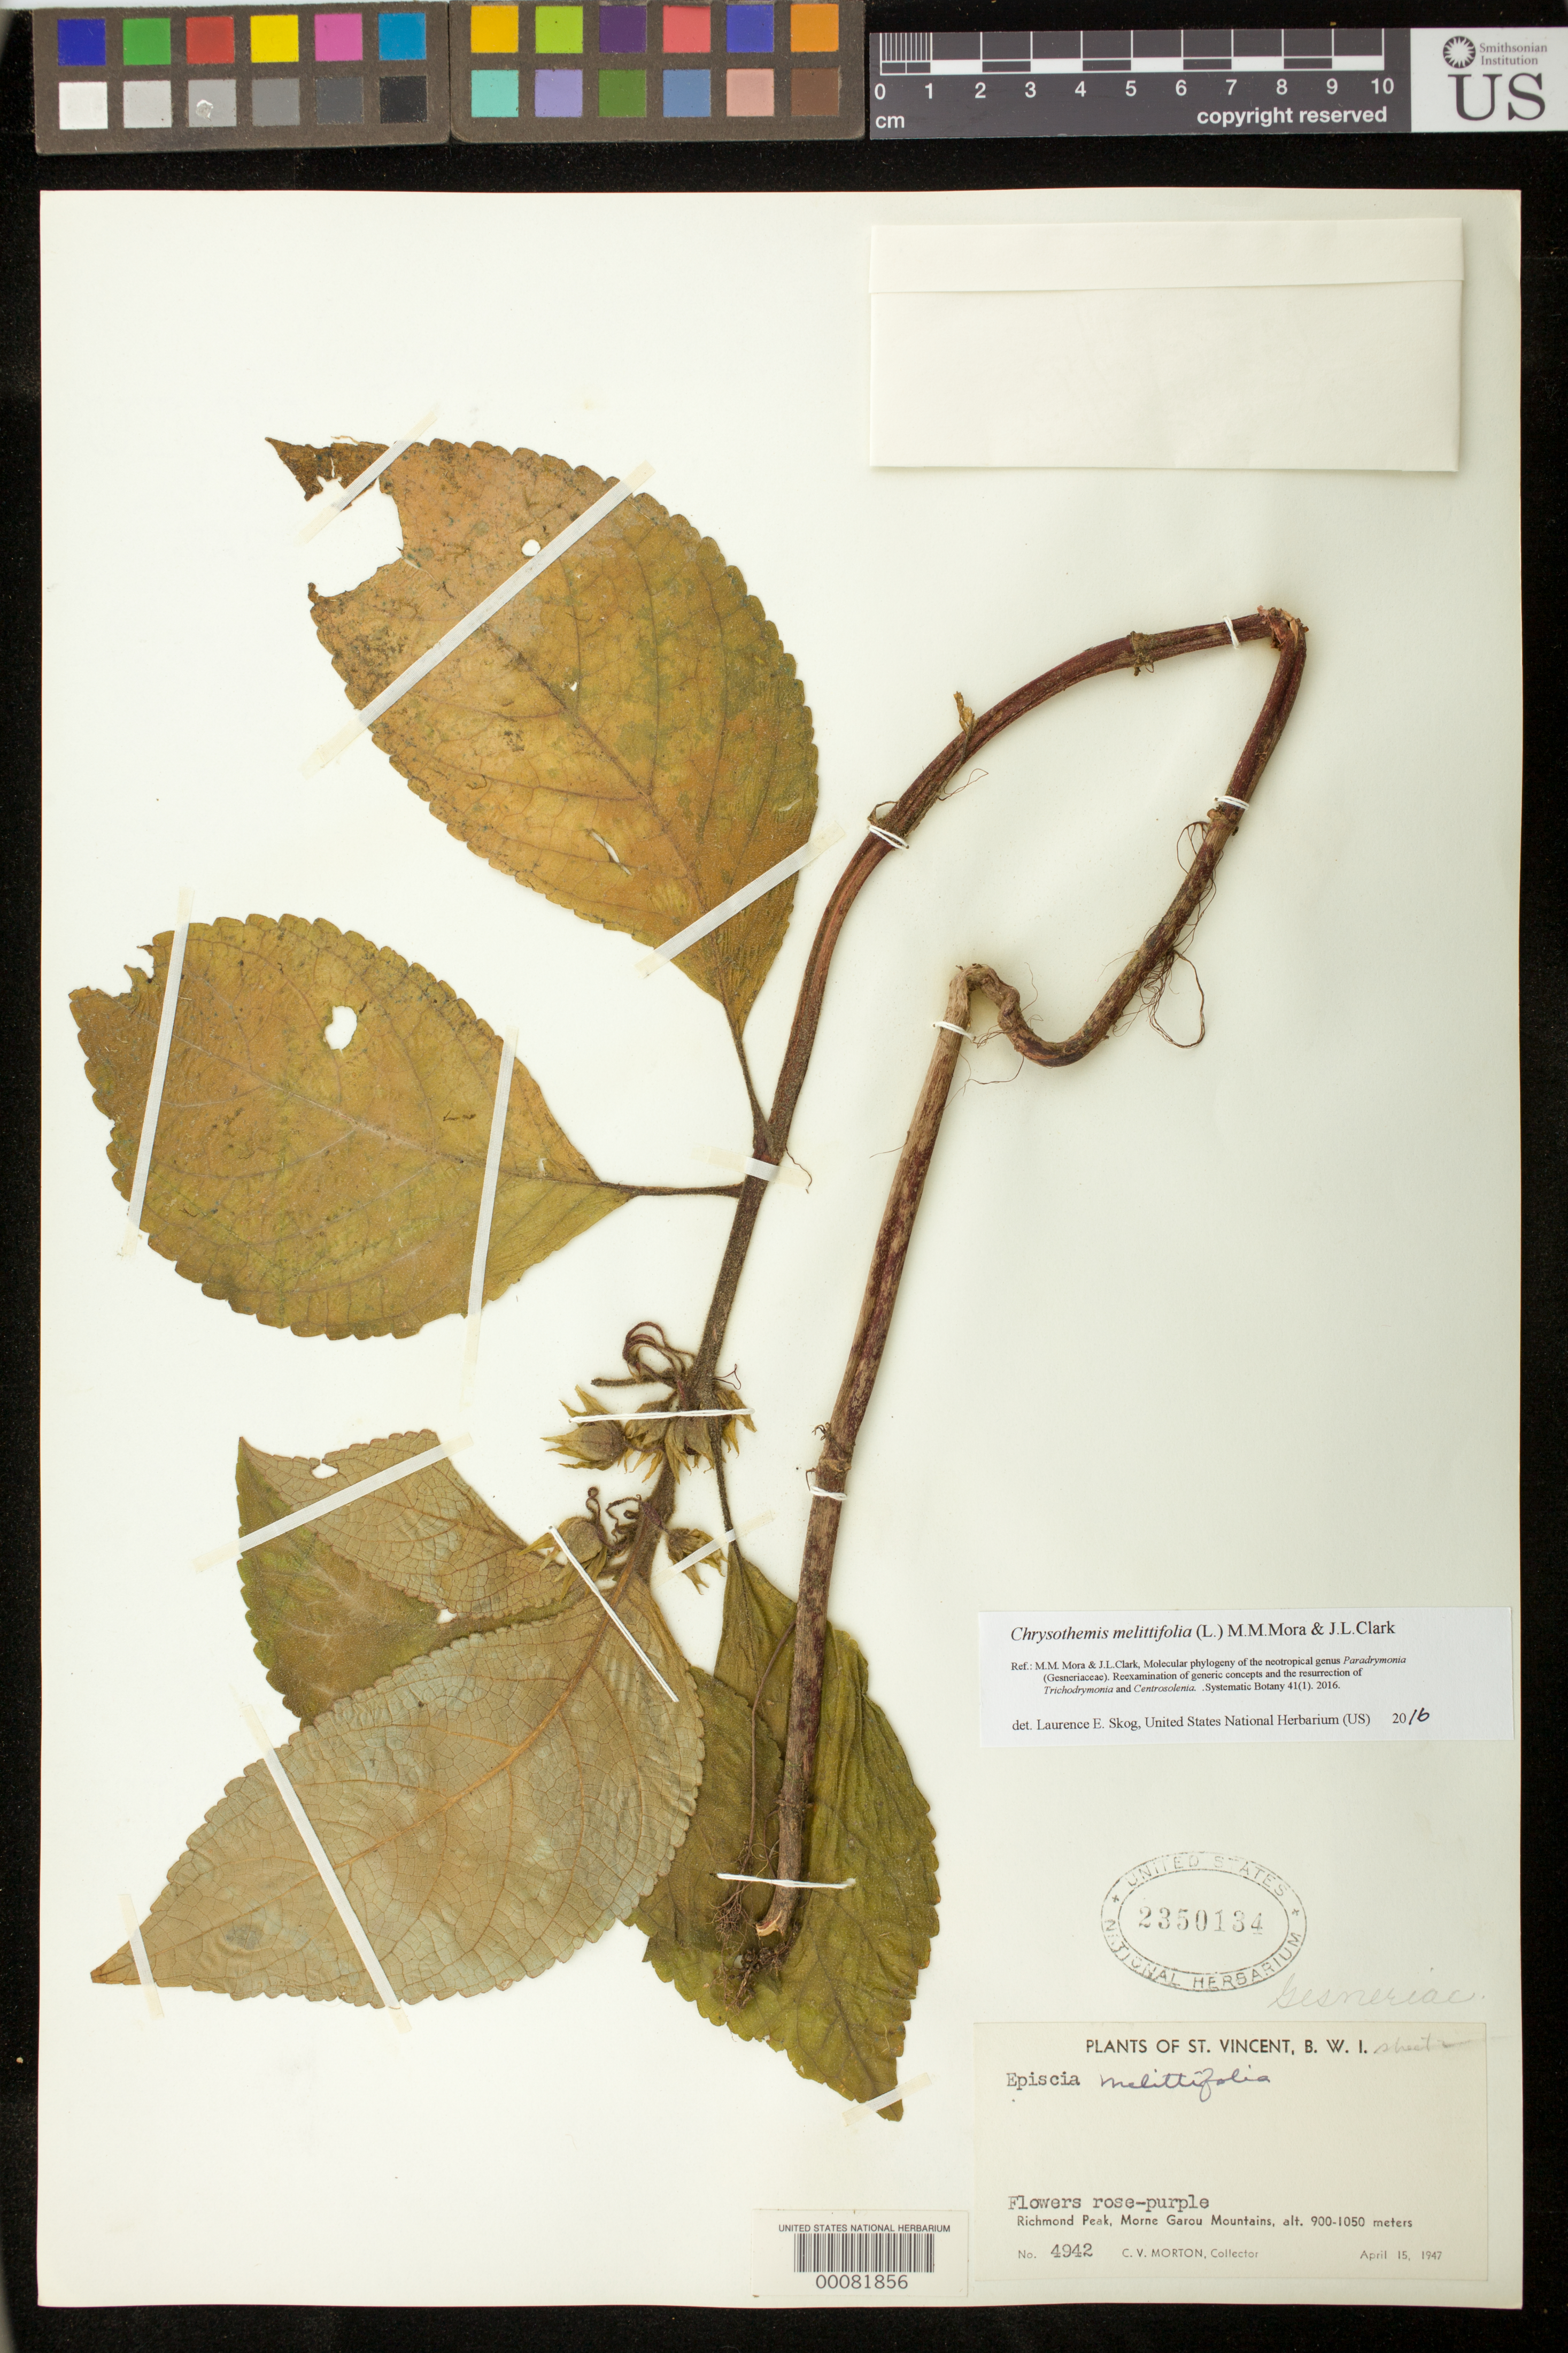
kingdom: Plantae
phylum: Tracheophyta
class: Magnoliopsida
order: Lamiales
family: Gesneriaceae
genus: Chrysothemis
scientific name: Chrysothemis melittifolia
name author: (L.) M.M. Mora & J.L. Clark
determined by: Skog, Laurence E.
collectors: C. V. Morton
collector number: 4942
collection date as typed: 15 Apr 1947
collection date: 1947-04-15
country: St. Vincent - Grenadines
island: St. Vincent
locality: Richmond Peak, Morne Garou Mountains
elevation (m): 900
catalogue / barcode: US 2350134